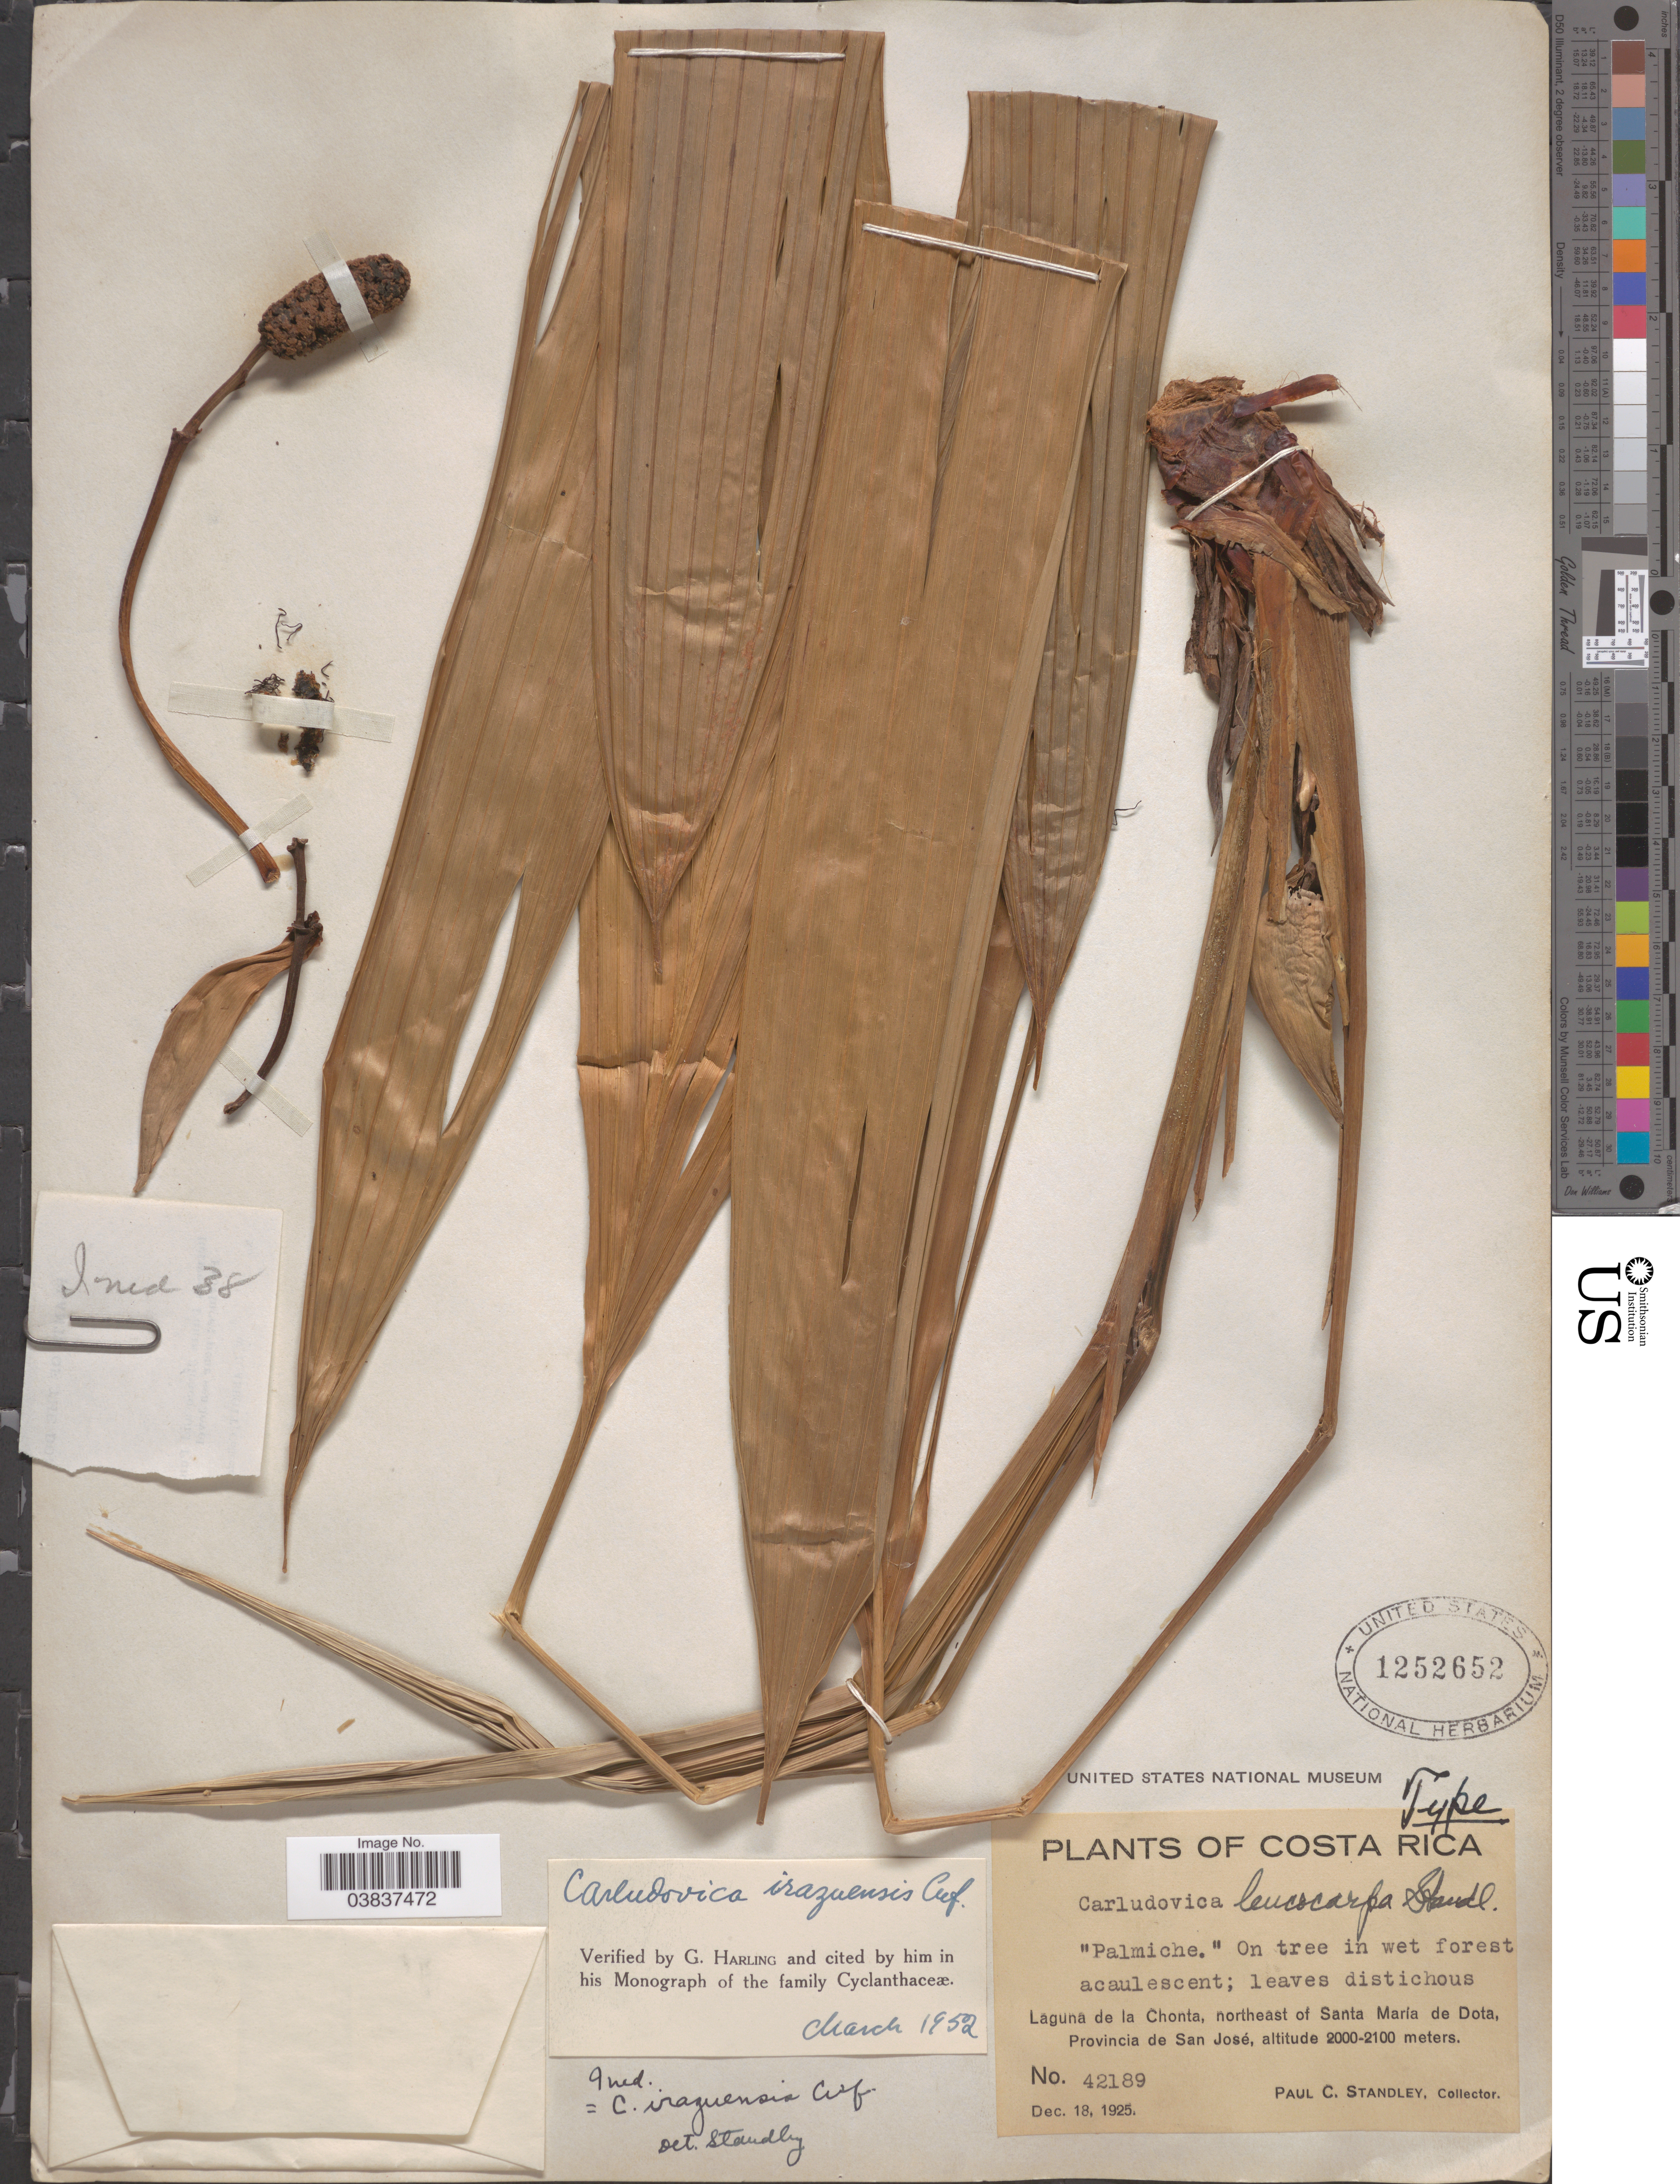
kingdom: Plantae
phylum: Tracheophyta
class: Liliopsida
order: Pandanales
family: Cyclanthaceae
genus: Sphaeradenia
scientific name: Sphaeradenia laucheana subsp. irazuensis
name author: (Cufod.) R. Erikss.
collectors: P. C. Standley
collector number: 42189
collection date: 1925-12-18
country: Costa Rica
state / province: San José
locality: Laguna de la Chonta, northeast of Santa Maria de Dota.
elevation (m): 2000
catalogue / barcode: US 1252652